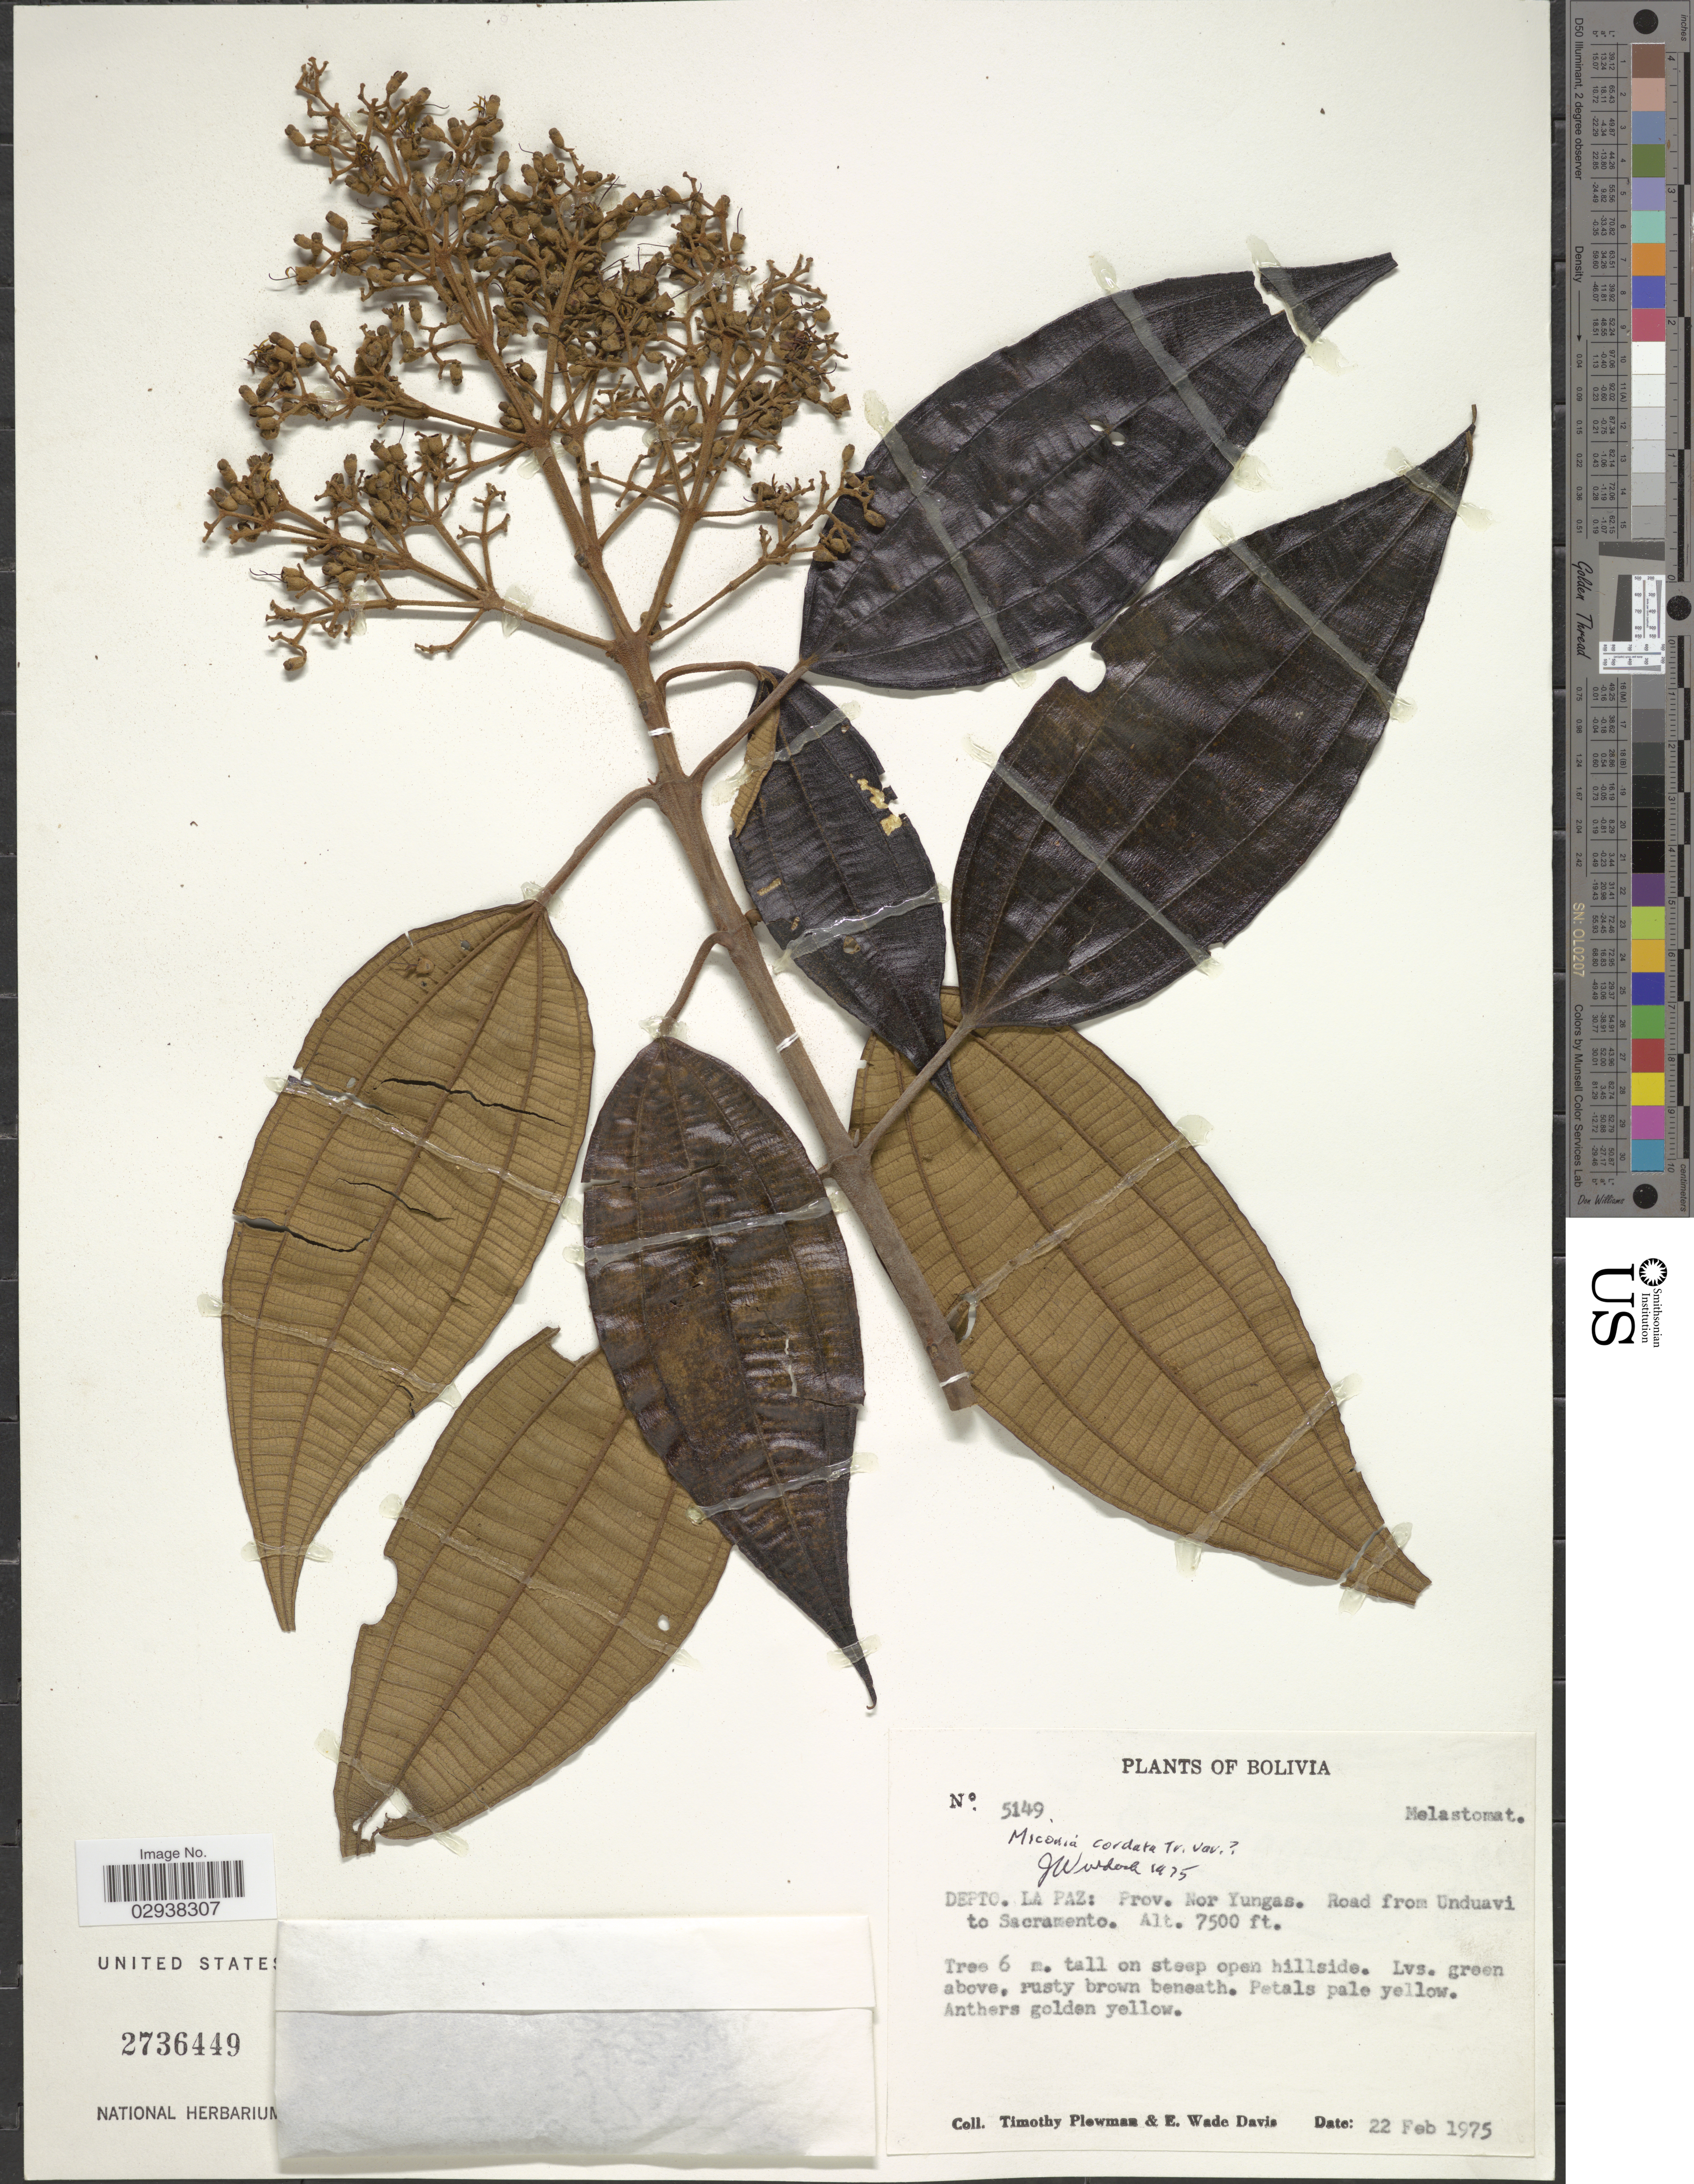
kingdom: Plantae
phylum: Tracheophyta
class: Magnoliopsida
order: Myrtales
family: Melastomataceae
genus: Miconia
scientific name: Miconia cordata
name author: Triana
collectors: T. Plowman & E. W. Davis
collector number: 5149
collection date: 1975-02-22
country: Bolivia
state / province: La Paz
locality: Depto. La Paz: Prov. Nor Yungas. Road from Unduavi to Sacramento.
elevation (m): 2286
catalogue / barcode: US 2736449